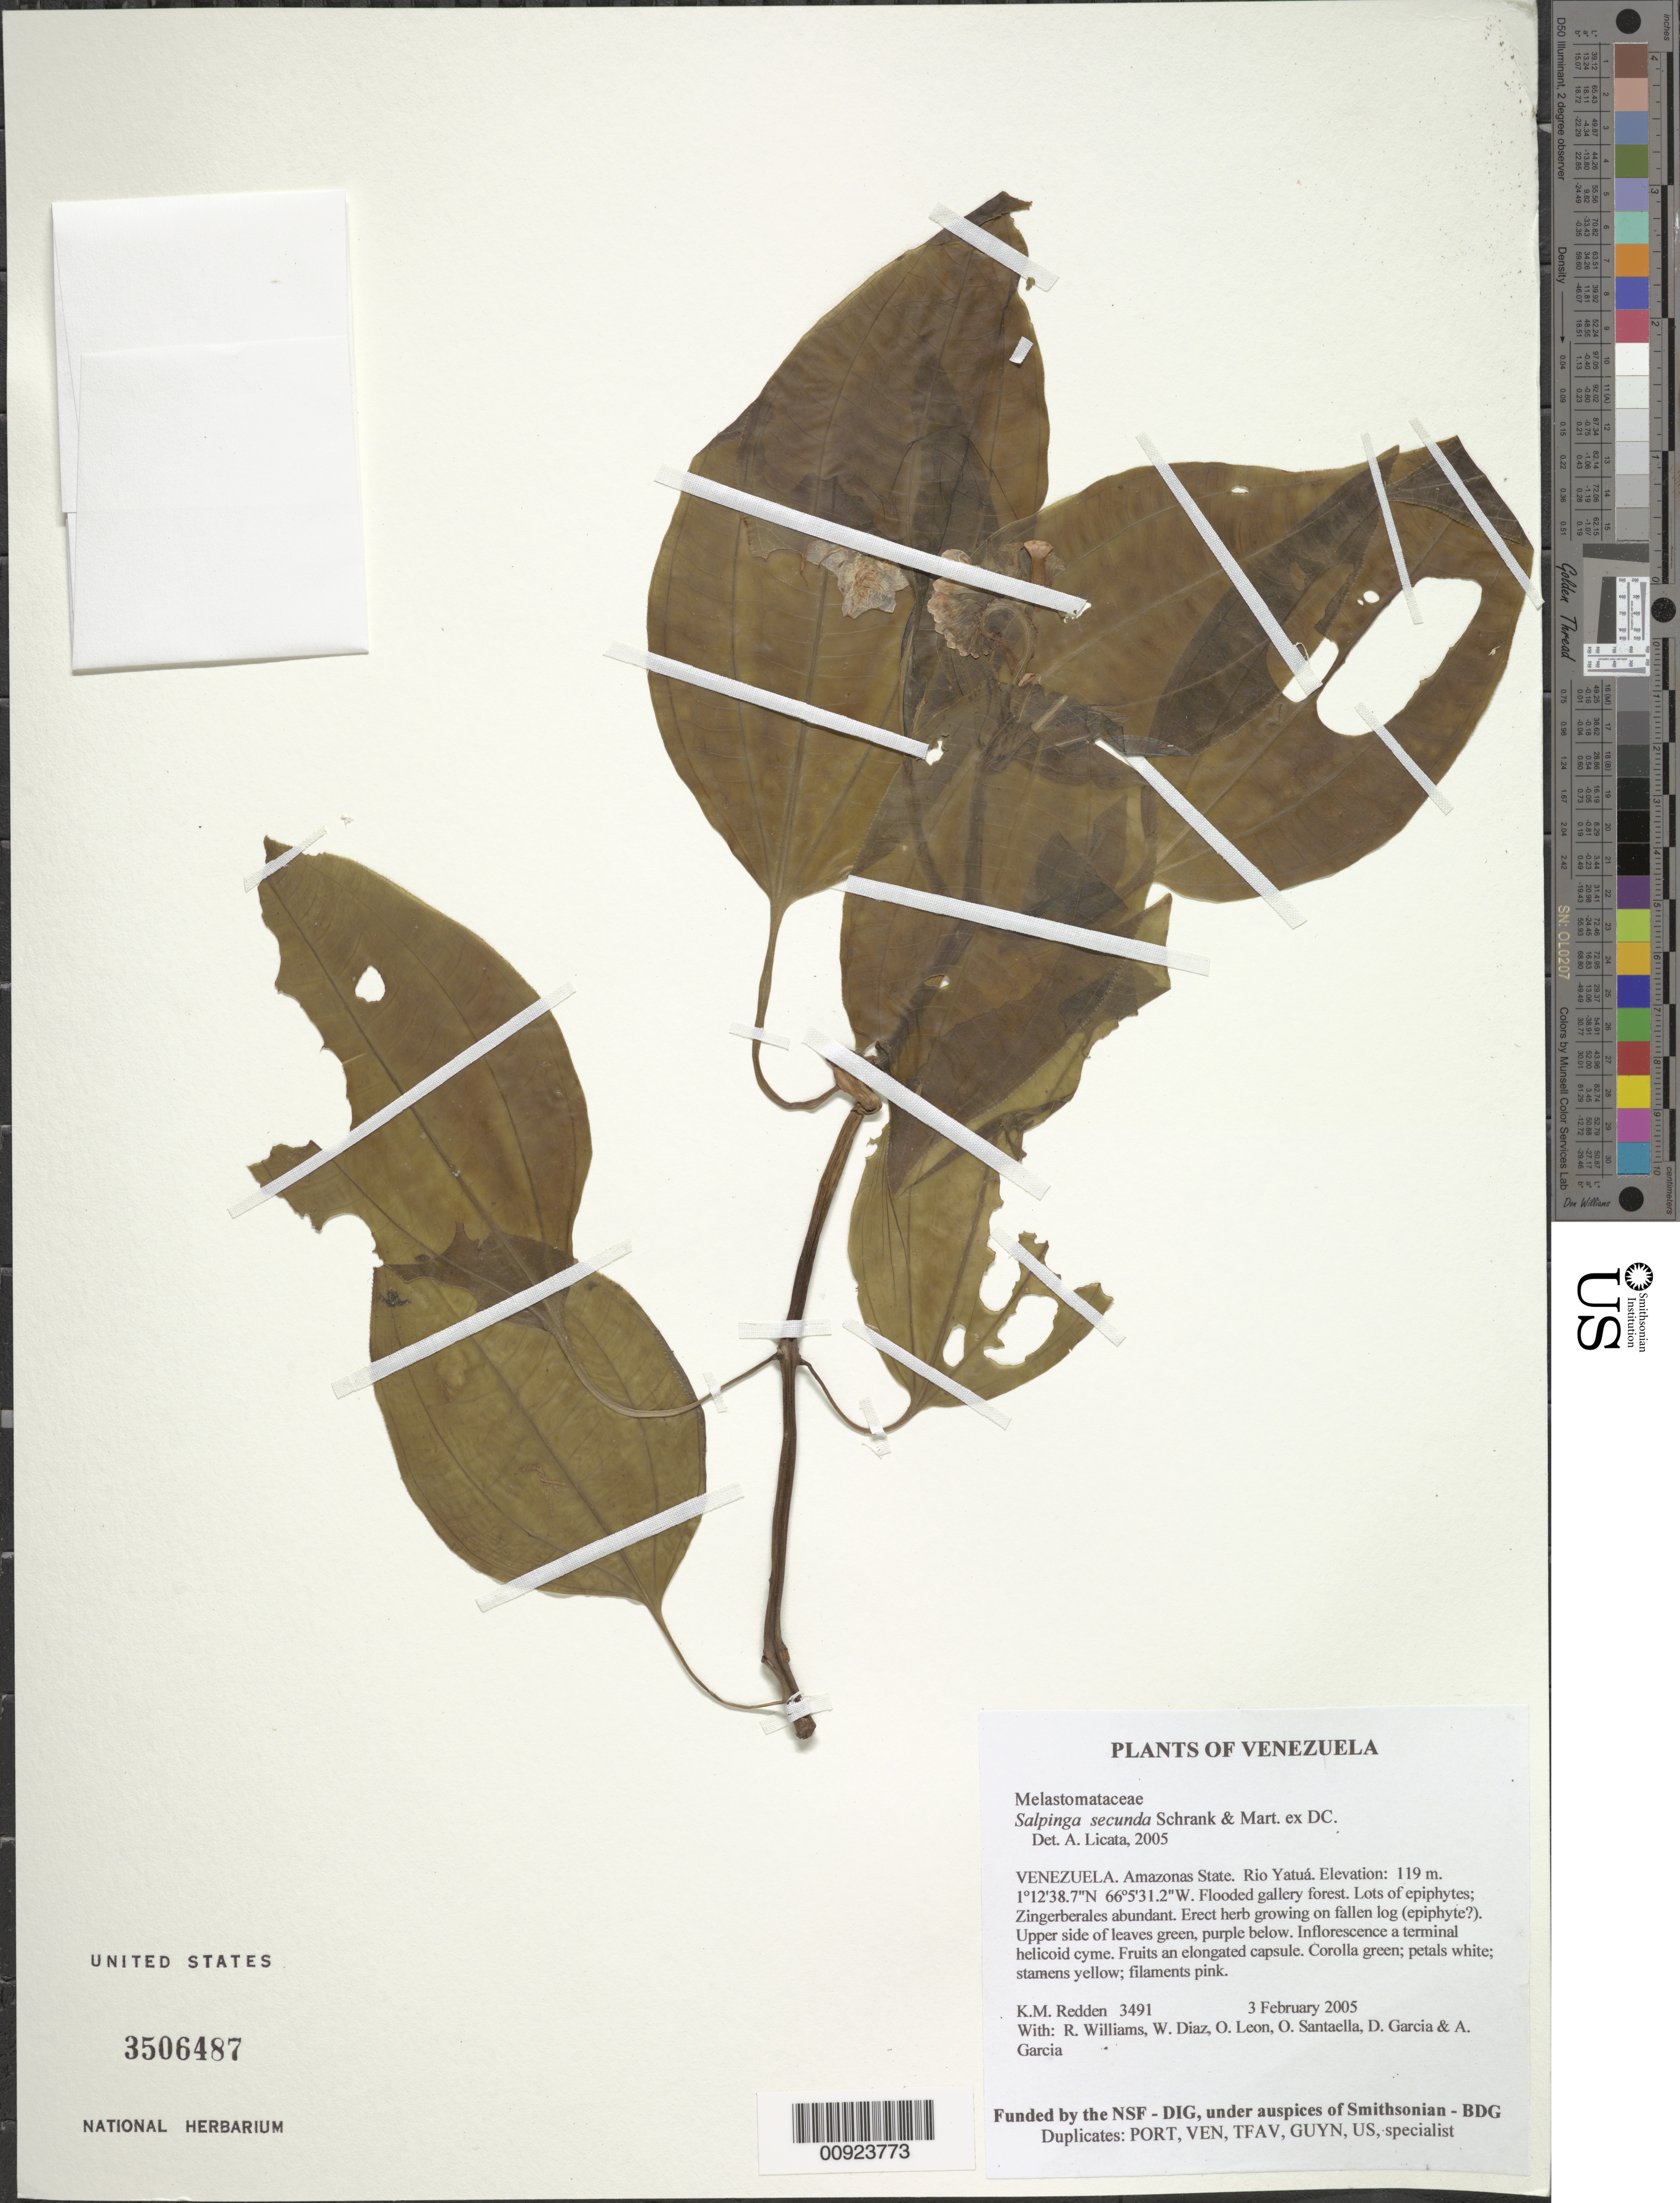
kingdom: Plantae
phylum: Tracheophyta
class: Magnoliopsida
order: Myrtales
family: Melastomataceae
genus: Salpinga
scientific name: Salpinga secunda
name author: Schrank & Mart. ex DC.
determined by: Licata, A., (PORT), Univ. Nac. Exp. de los Llanos Ezequiel Zamora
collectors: K. M. Redden, R. Williams, W. Díaz P., O. León, O. Santaella, D. Garcia & A. Garcia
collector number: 3491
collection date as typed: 3 February 2005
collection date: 2005-02-03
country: Venezuela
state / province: Amazonas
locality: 15 - Rio Yatuá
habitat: Flooded gallery forest. Lots of epiphytes; Zingerberales abundant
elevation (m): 119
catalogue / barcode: US 3506487